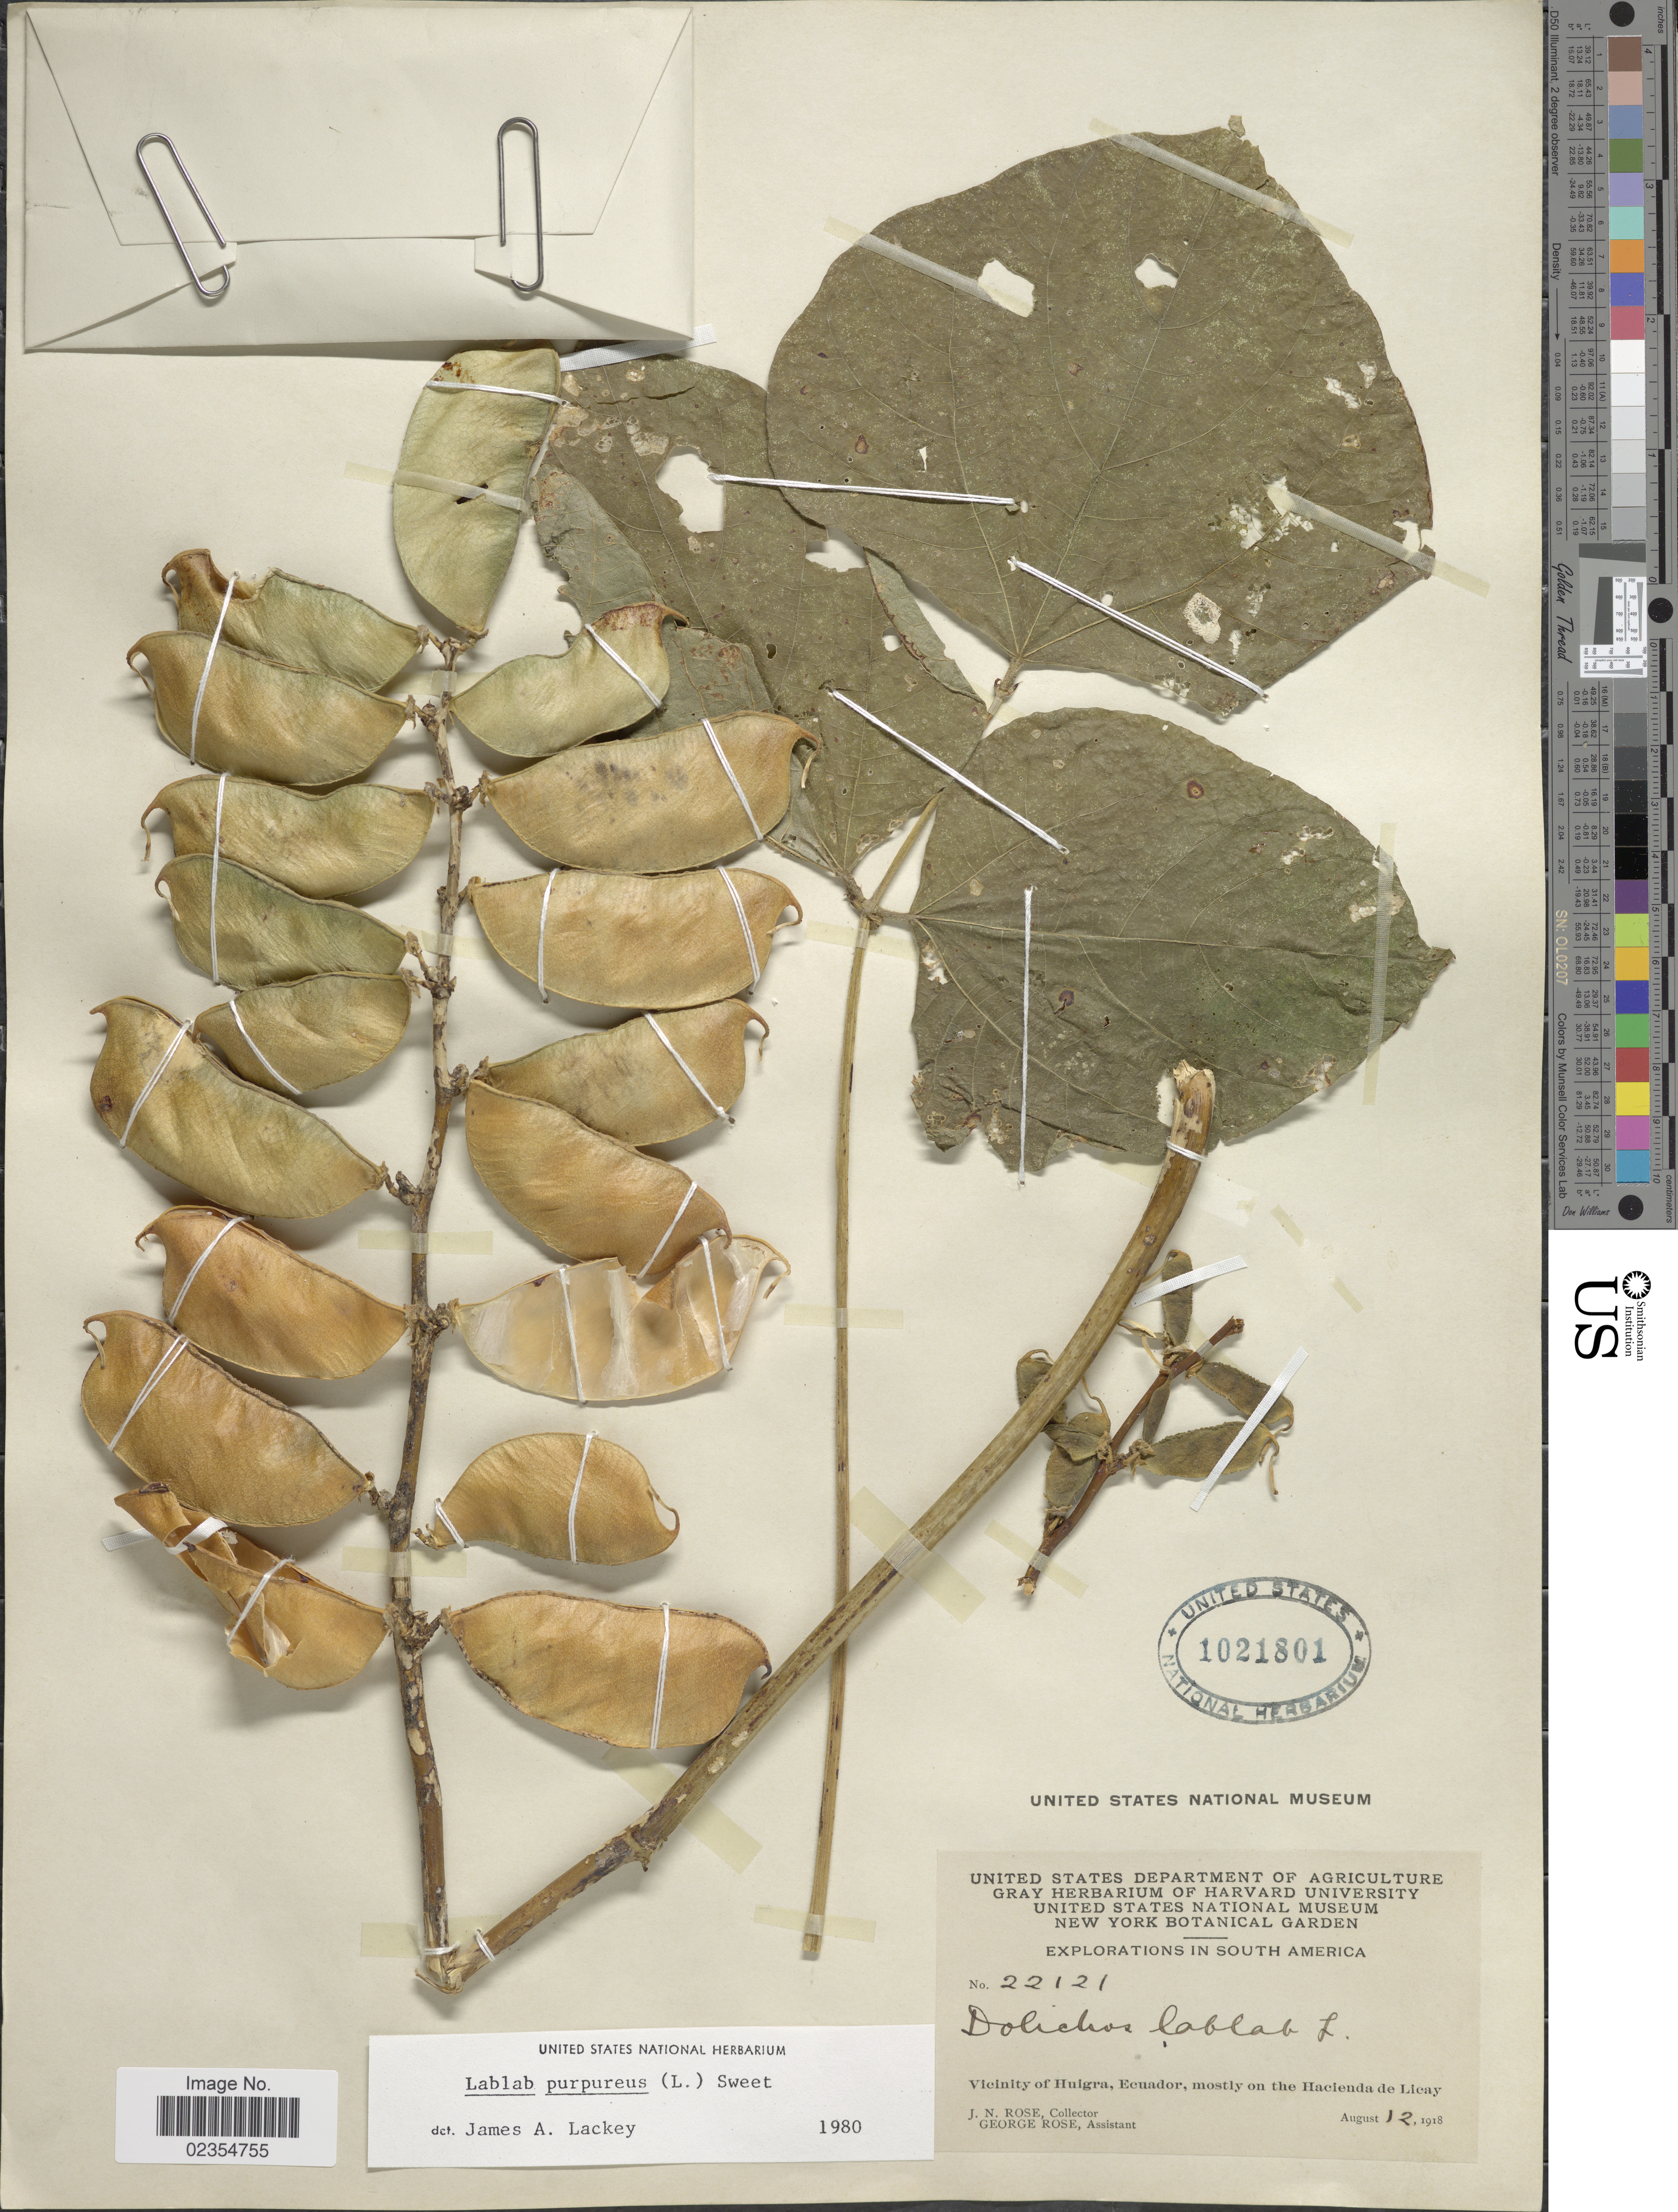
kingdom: Plantae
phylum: Tracheophyta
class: Magnoliopsida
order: Fabales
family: Fabaceae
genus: Lablab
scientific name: Lablab purpureus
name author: (L.) Sweet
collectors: J. N. Rose & G. Rose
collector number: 22121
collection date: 1918-08-12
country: Ecuador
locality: Vicinity of Huigra, Ecuador, mostly on the Hacienda de Licay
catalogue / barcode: US 1021801